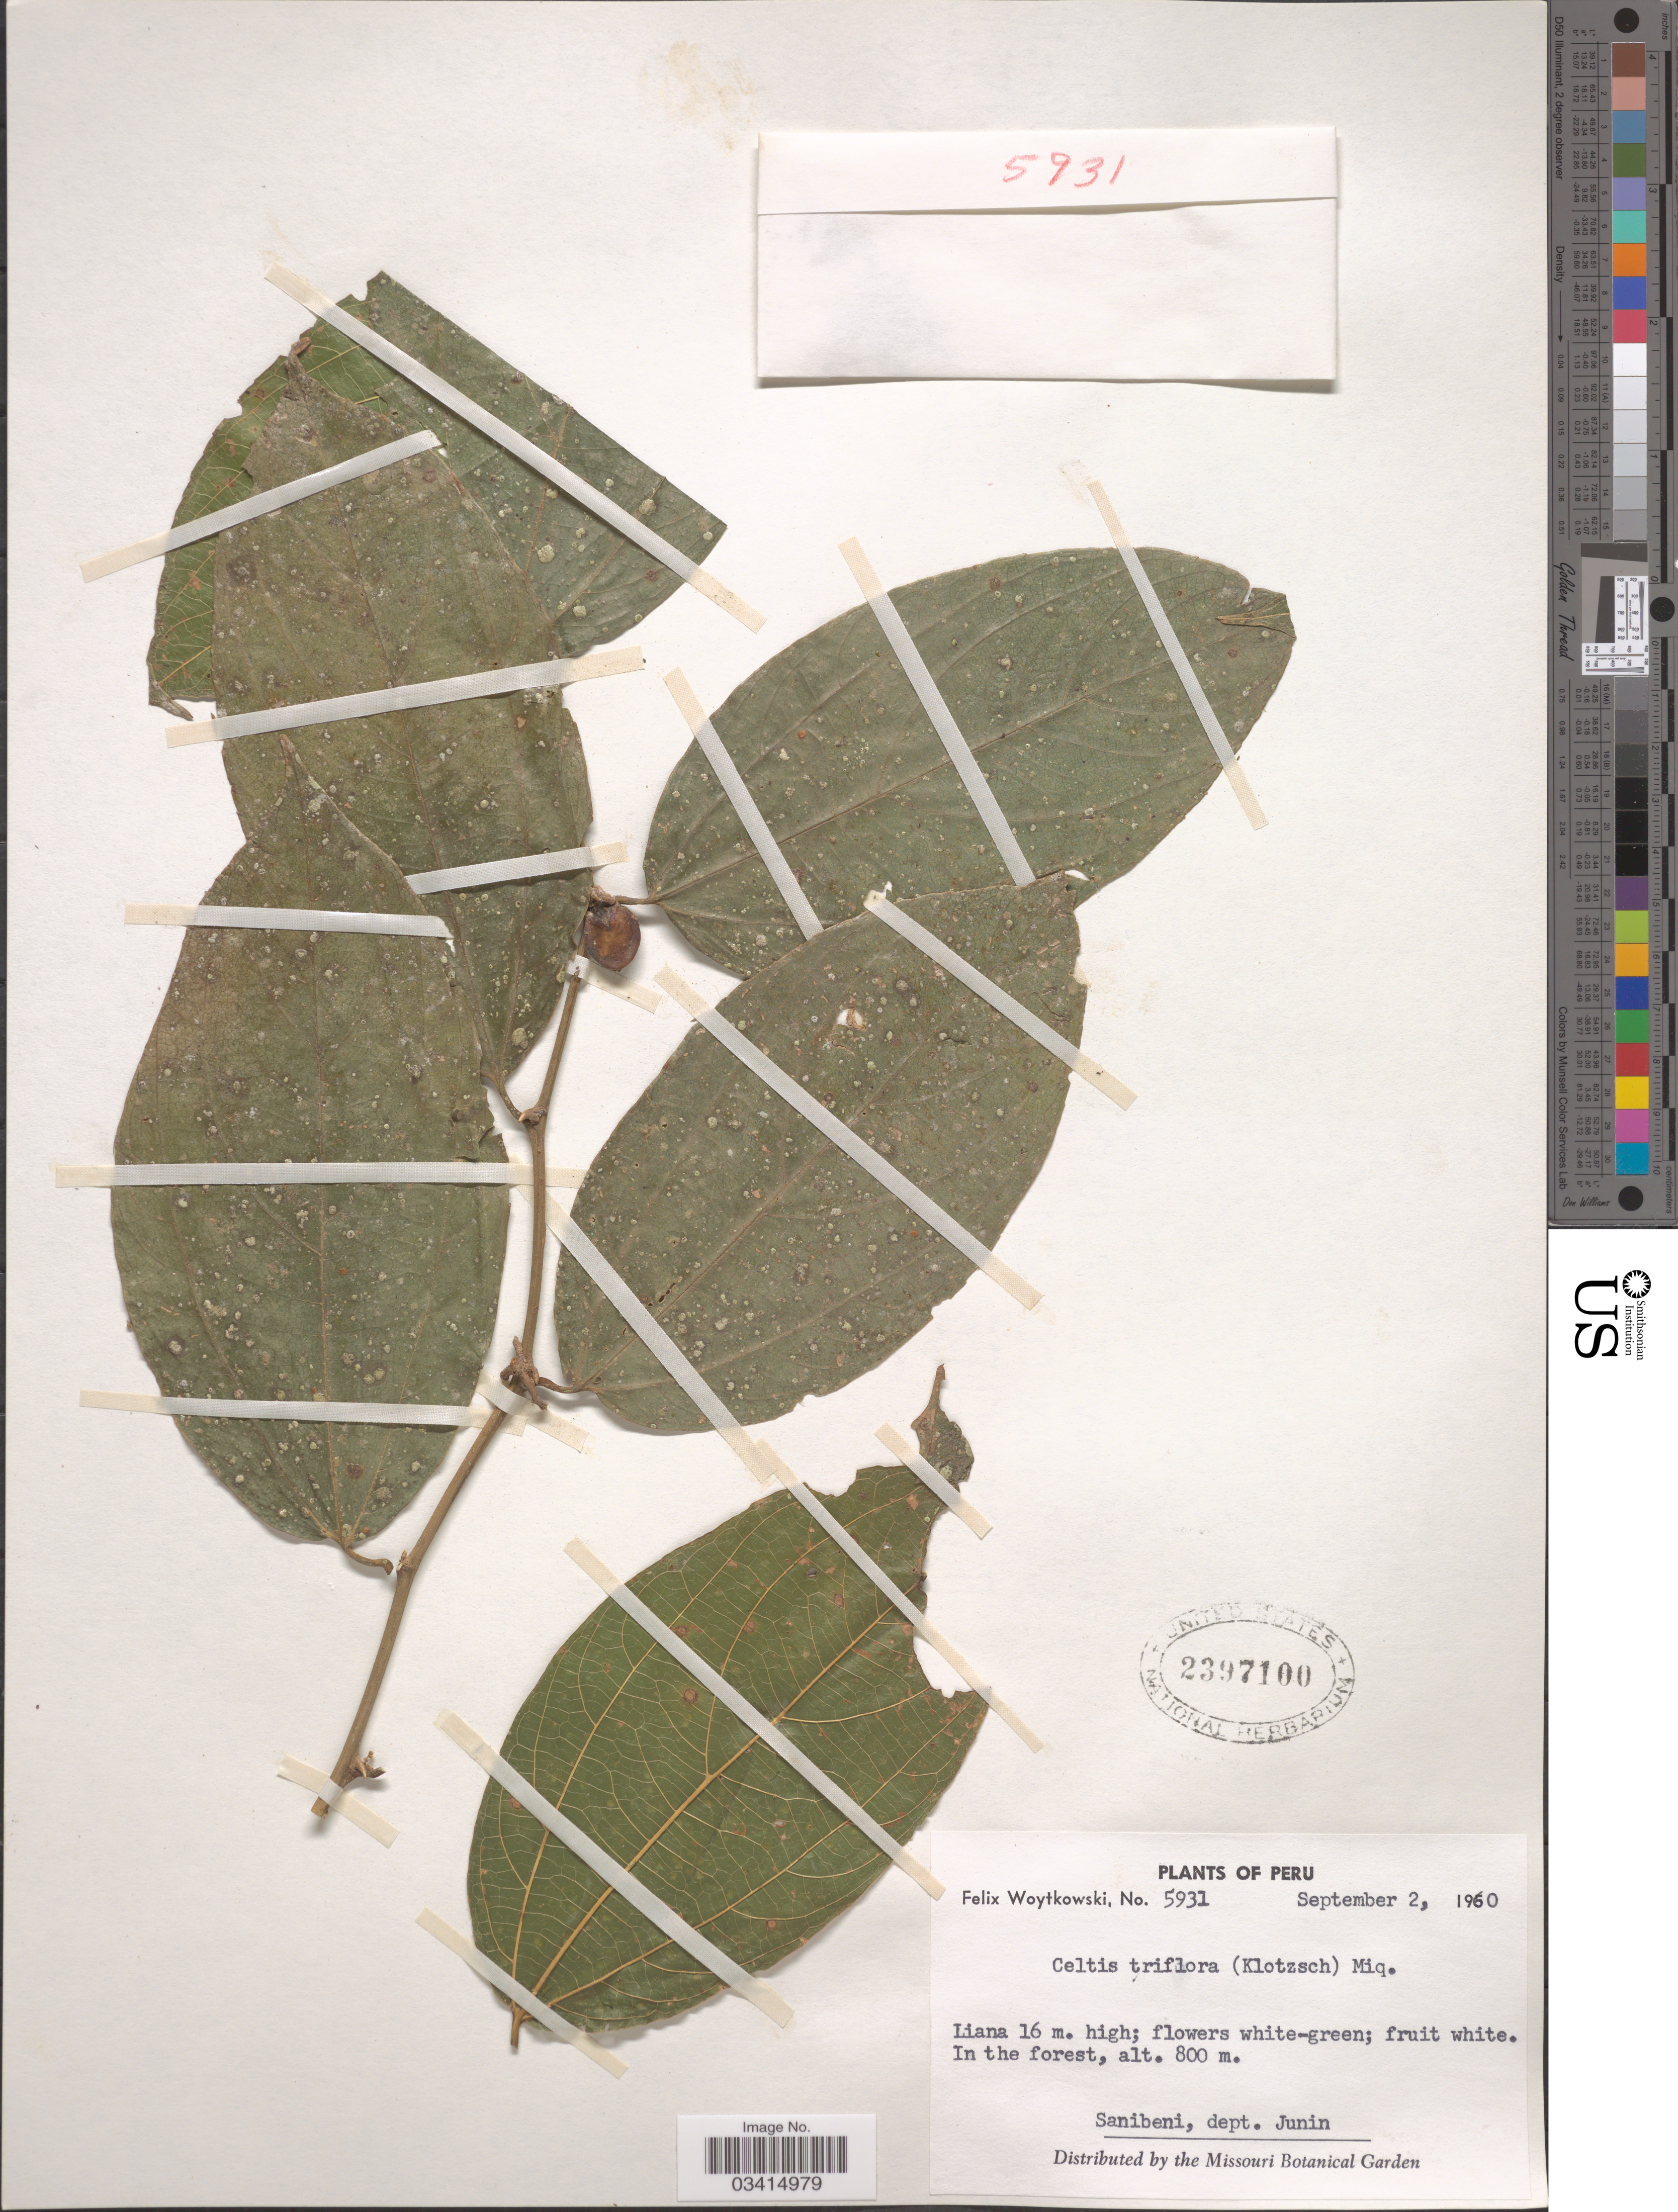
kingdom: Plantae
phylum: Tracheophyta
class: Magnoliopsida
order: Rosales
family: Cannabaceae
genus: Celtis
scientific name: Celtis triflora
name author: (Klotzsch) Ruiz ex Miq.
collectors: F. Woytkowski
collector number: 5931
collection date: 1960-09-02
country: Peru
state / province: Junín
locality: Sanibeni, dept. Junin.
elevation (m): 800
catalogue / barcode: US 2397100